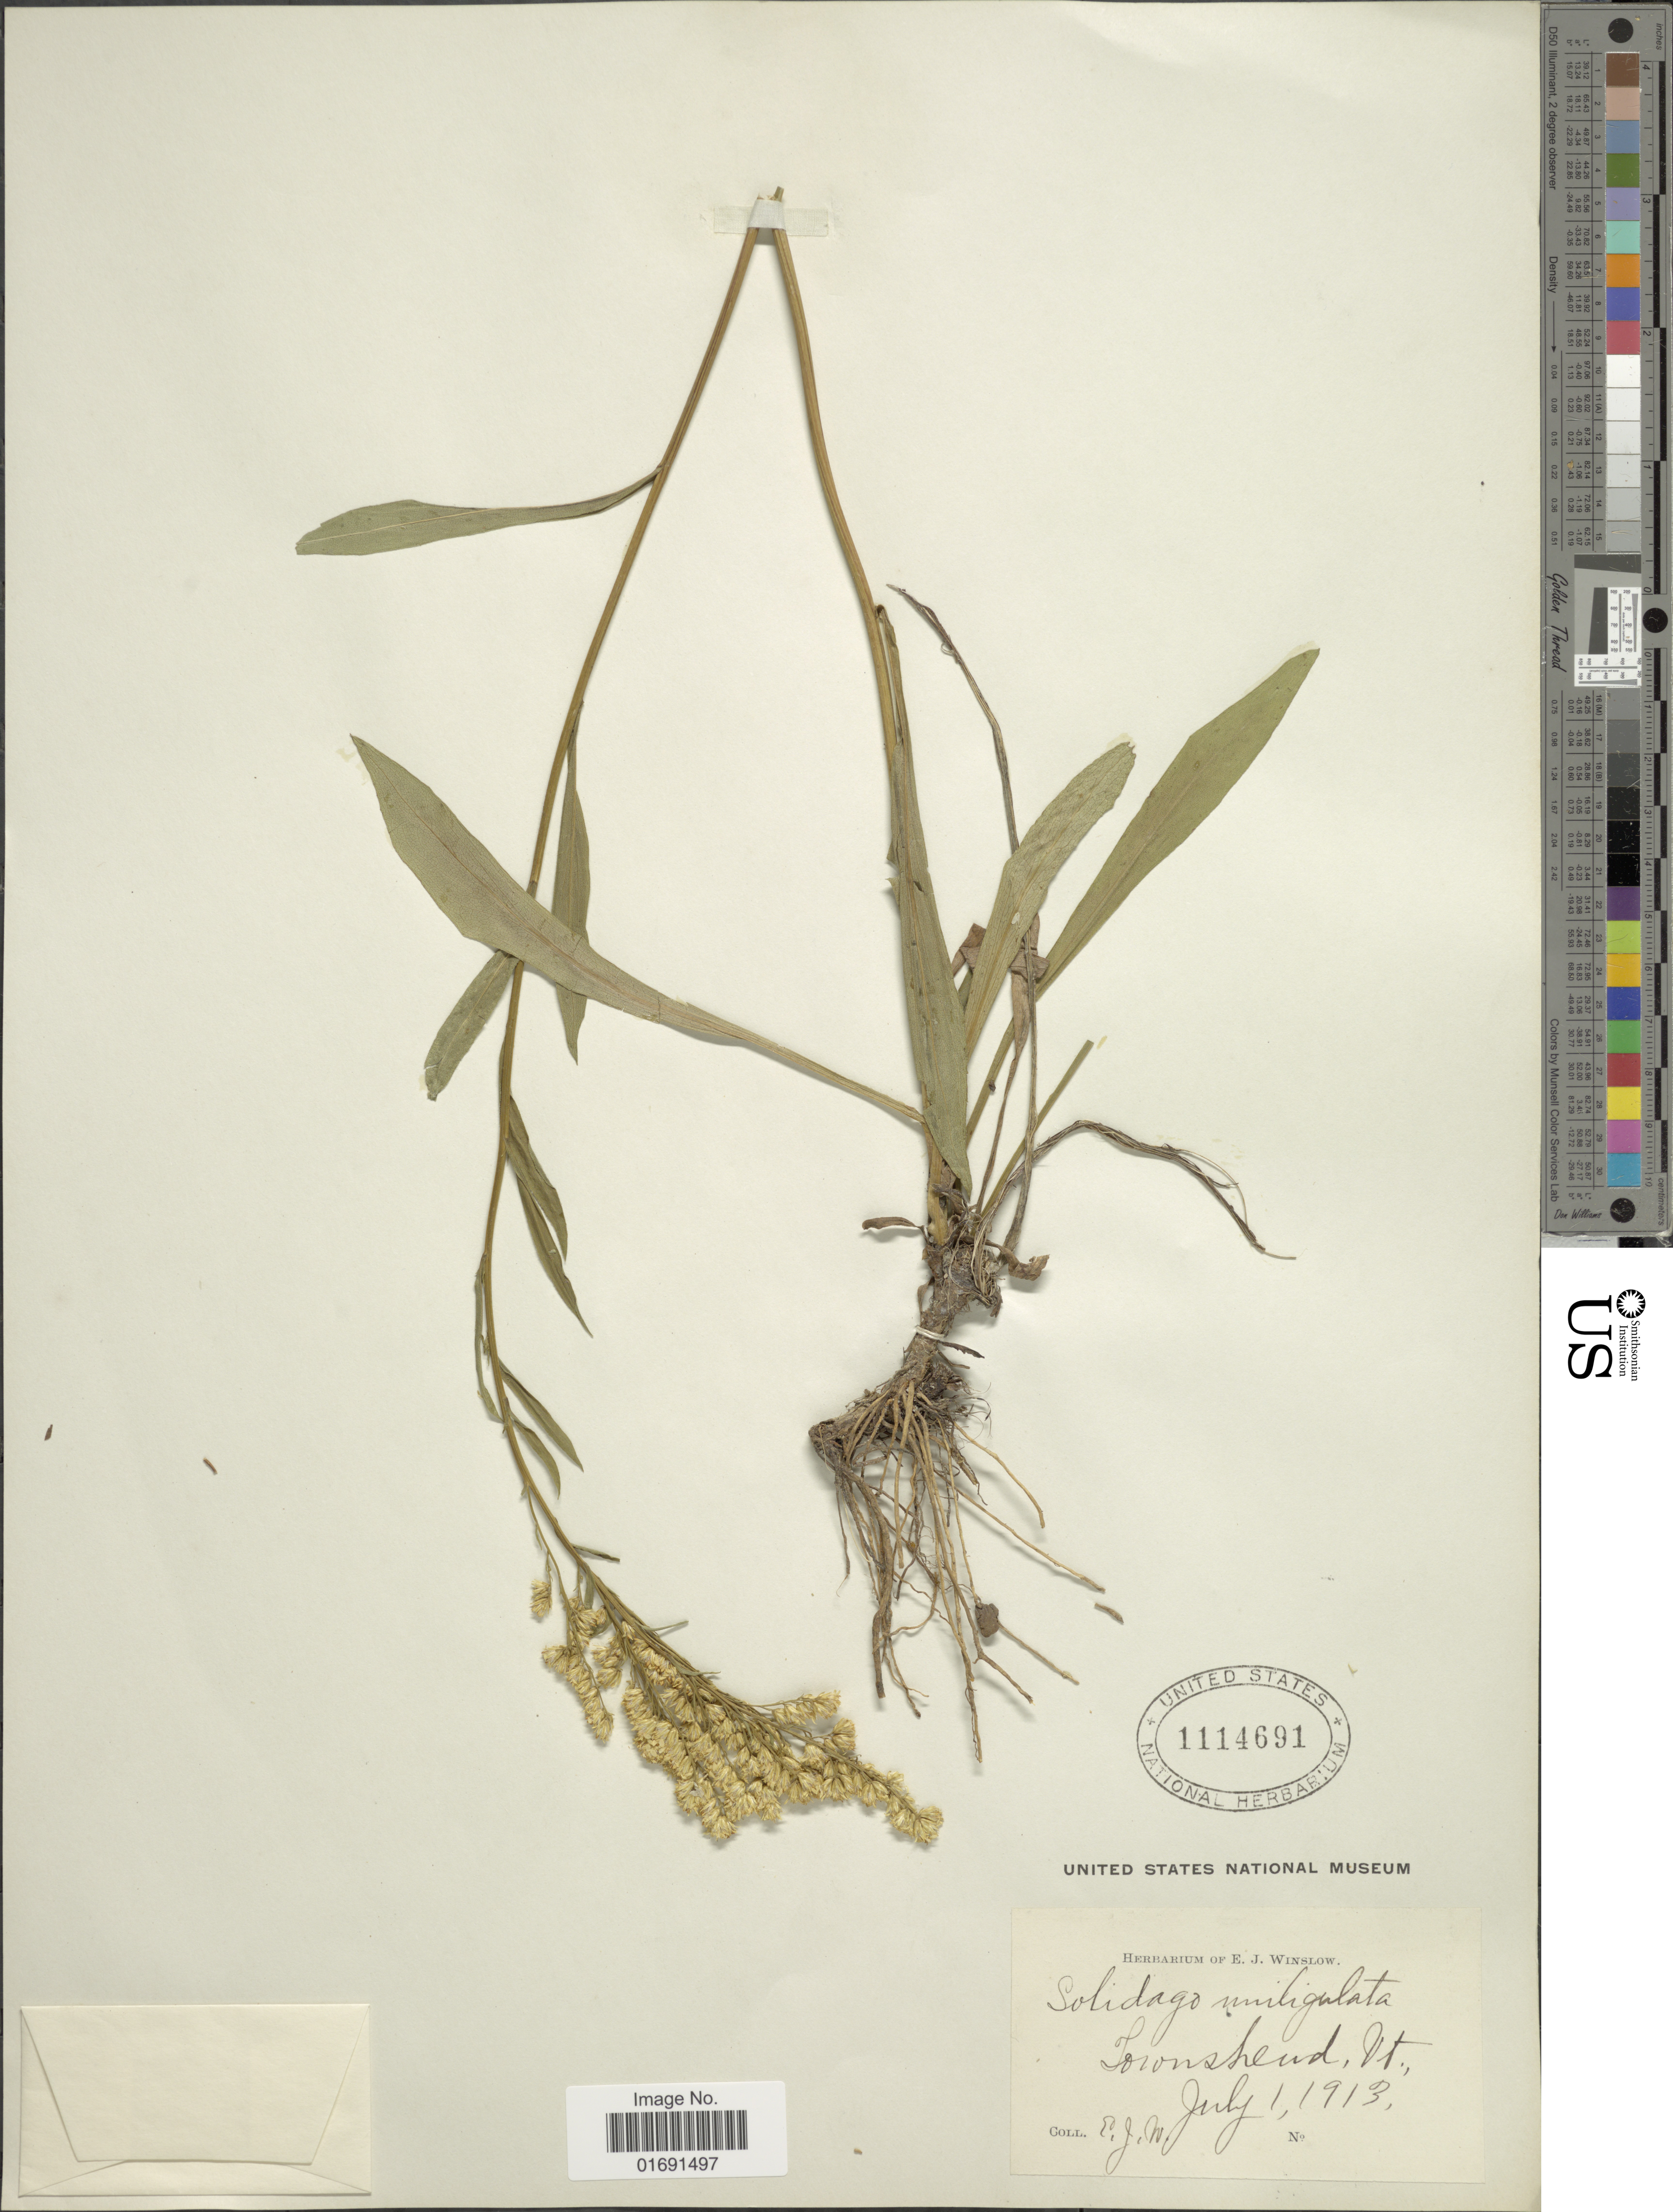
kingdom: Plantae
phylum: Tracheophyta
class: Magnoliopsida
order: Asterales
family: Asteraceae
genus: Solidago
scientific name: Solidago uniligulata var. uniligulata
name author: (DC.) Porter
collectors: E. Winslow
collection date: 1913-07-01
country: United States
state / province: Vermont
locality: Townshend, Vt.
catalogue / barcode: US 1114691